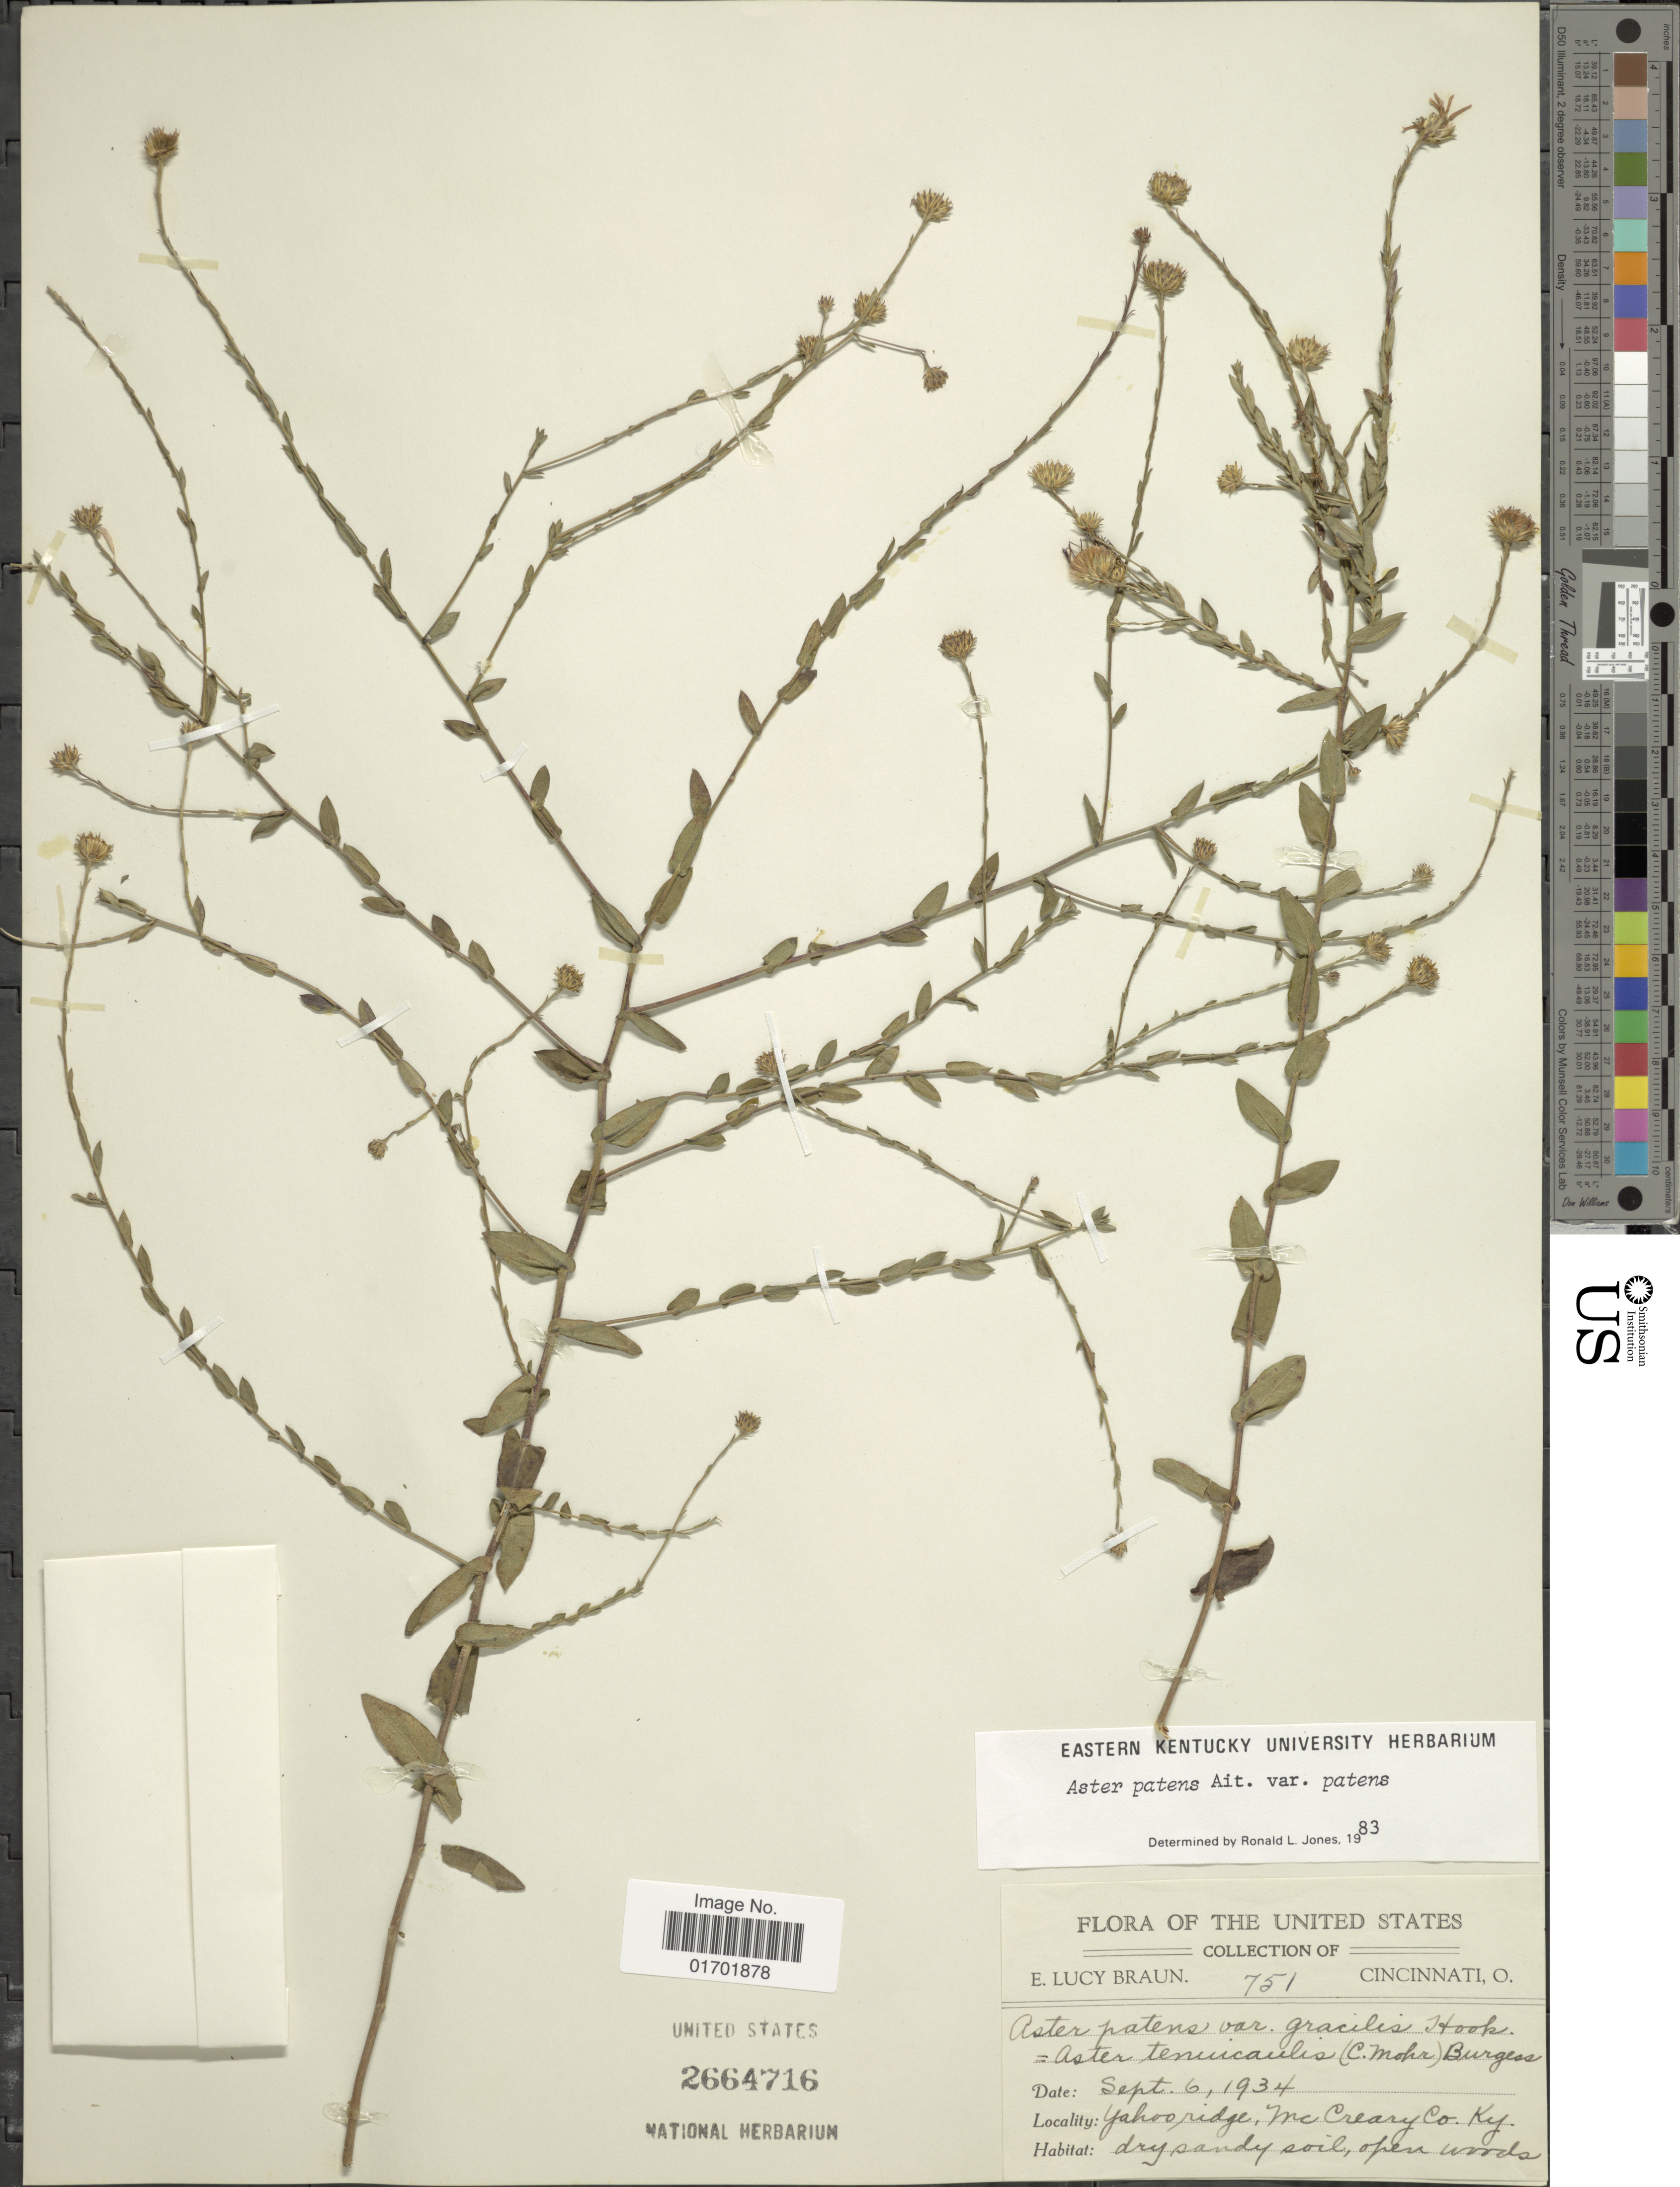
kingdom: Plantae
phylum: Tracheophyta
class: Magnoliopsida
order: Asterales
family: Asteraceae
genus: Symphyotrichum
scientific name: Symphyotrichum patens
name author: (Aiton) G.L. Nesom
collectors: E. L. Braun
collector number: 751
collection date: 1934-09-06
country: United States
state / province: Kentucky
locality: The United States, Yahoo ridge, McCreary Co.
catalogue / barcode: US 2664716